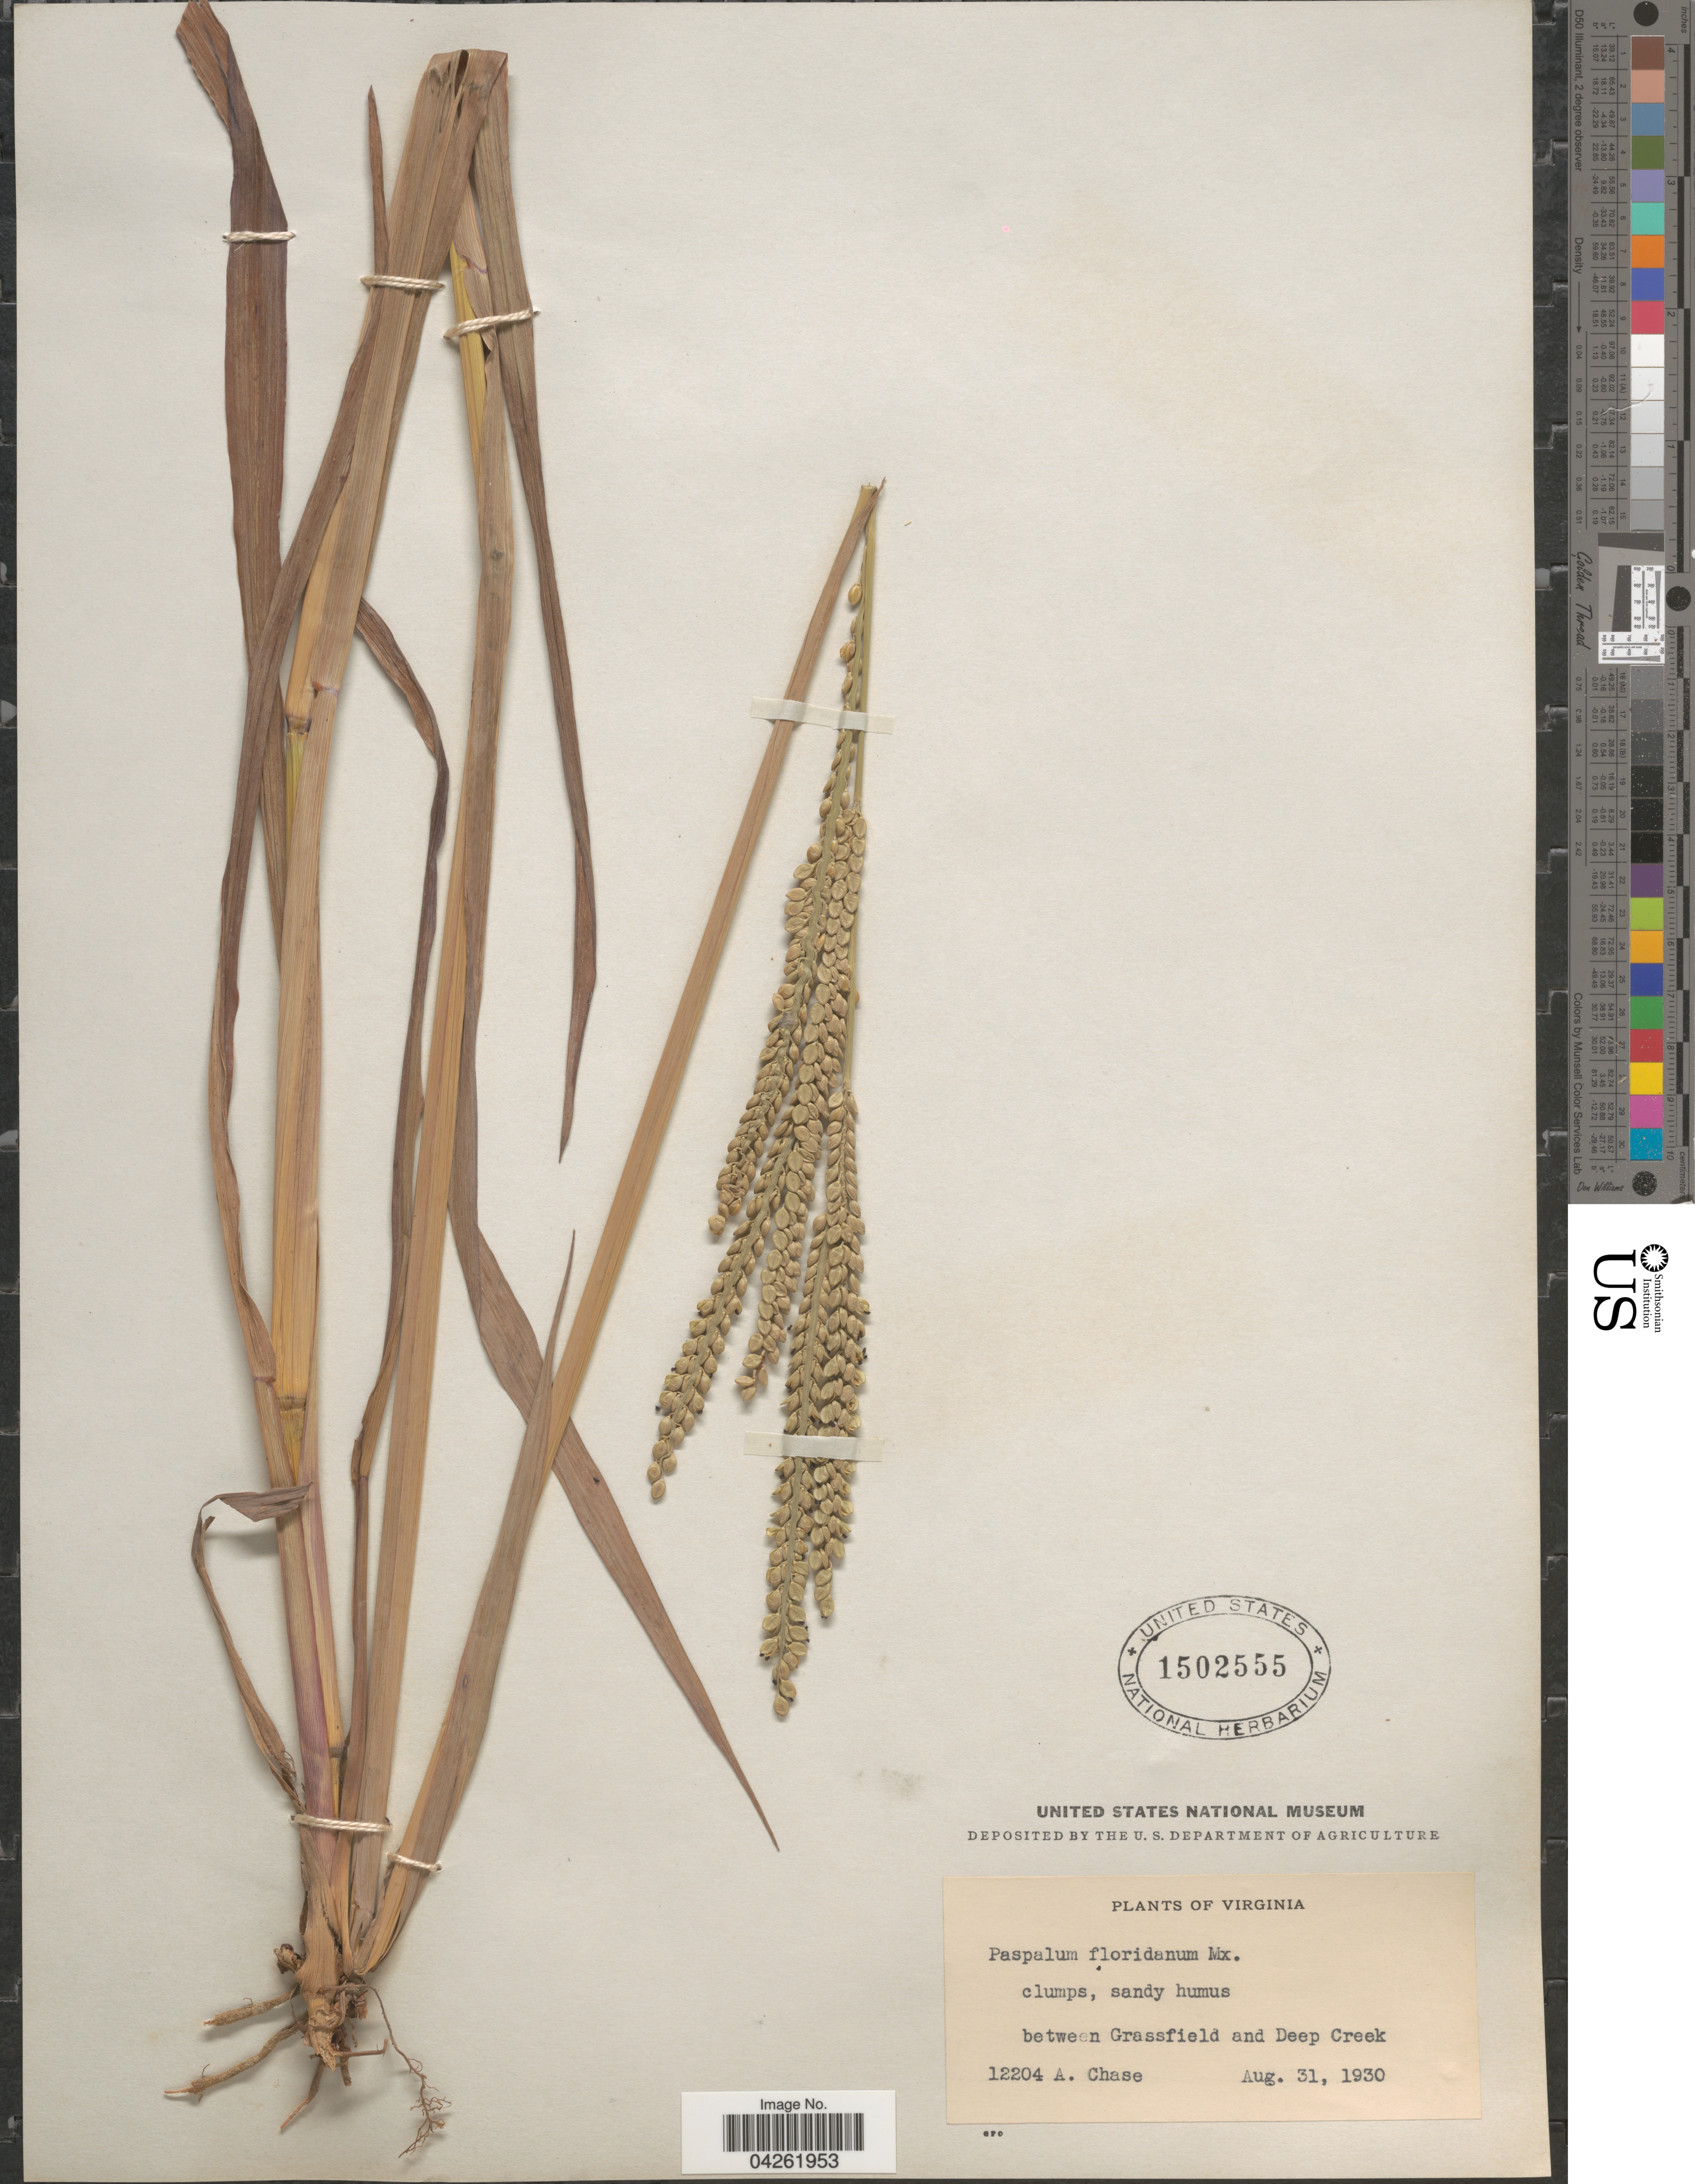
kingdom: Plantae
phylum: Tracheophyta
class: Liliopsida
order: Poales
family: Poaceae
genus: Paspalum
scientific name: Paspalum floridanum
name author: Michx.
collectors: A. Chase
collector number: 12204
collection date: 1930-08-31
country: United States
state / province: Virginia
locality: Between Grassfield and Deep Creek.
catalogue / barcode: US 1502555